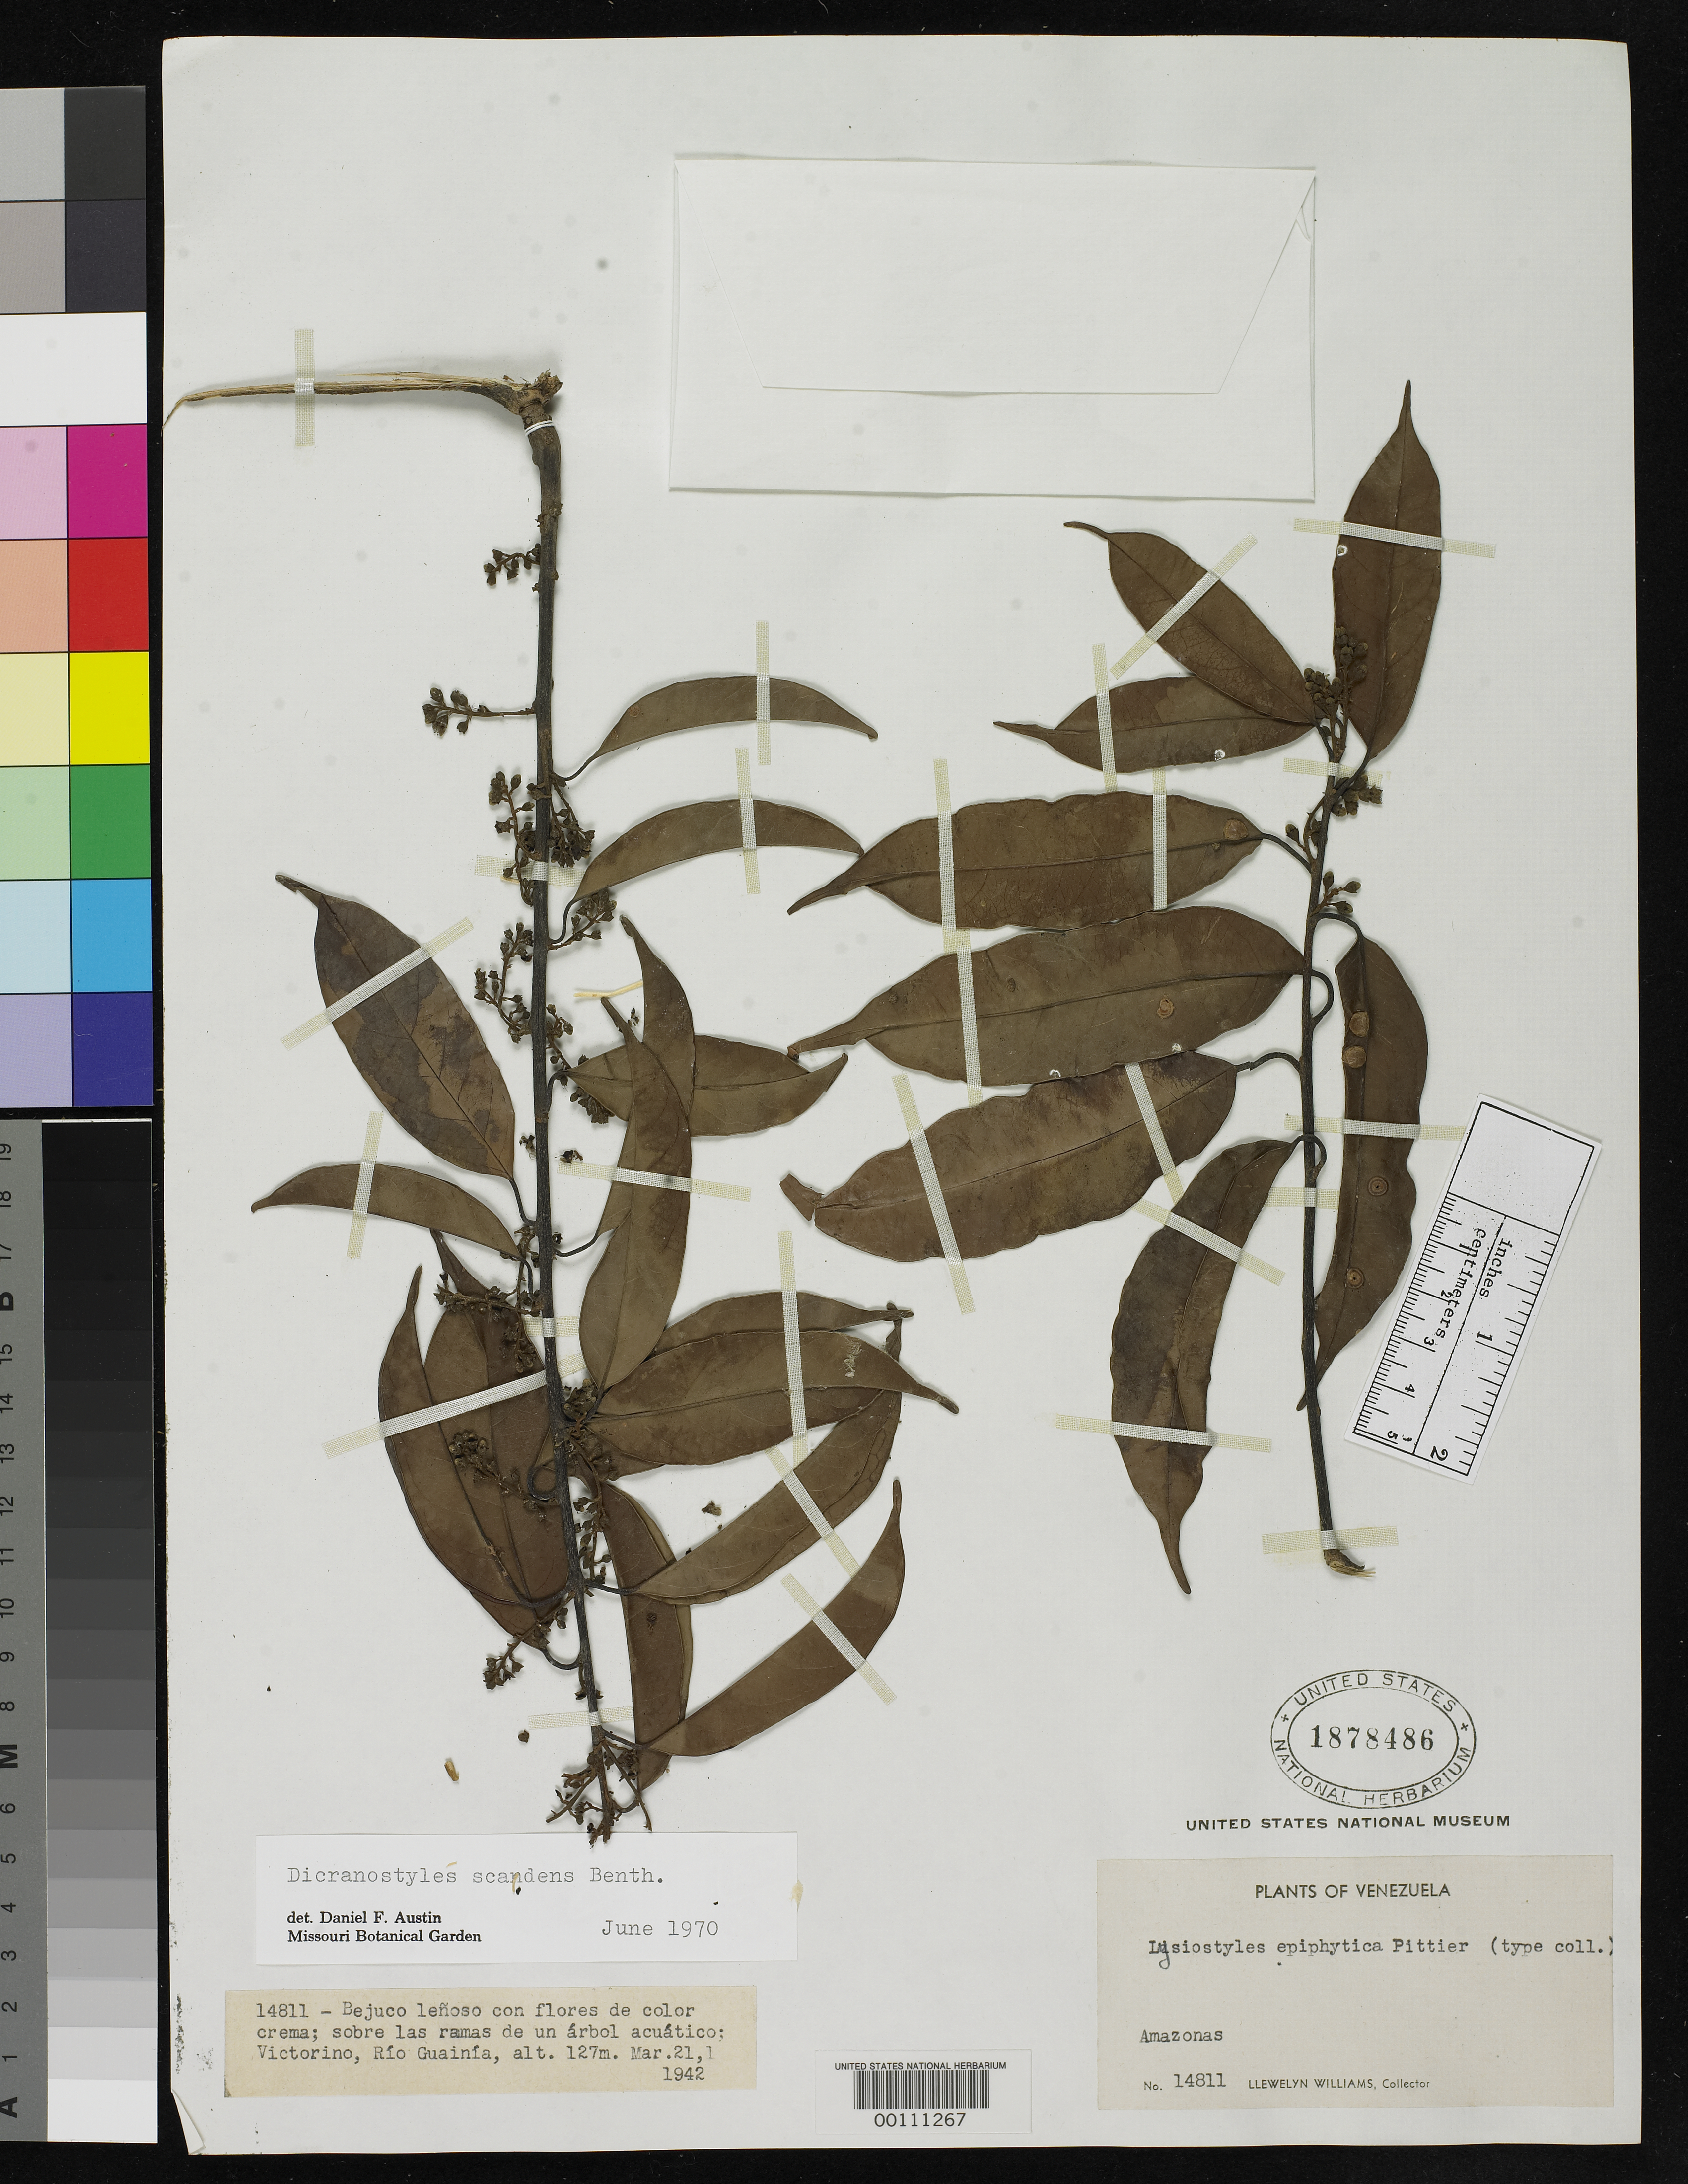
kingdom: Plantae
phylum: Tracheophyta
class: Magnoliopsida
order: Solanales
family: Convolvulaceae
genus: Lysiostyles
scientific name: Lysiostyles epiphytica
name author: Pittier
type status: Isotype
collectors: Ll. Williams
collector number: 14811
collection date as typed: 21 Mar 1942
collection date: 1942-03-21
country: Venezuela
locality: Victorino, Rio Guainia.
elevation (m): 127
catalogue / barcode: US 1878486